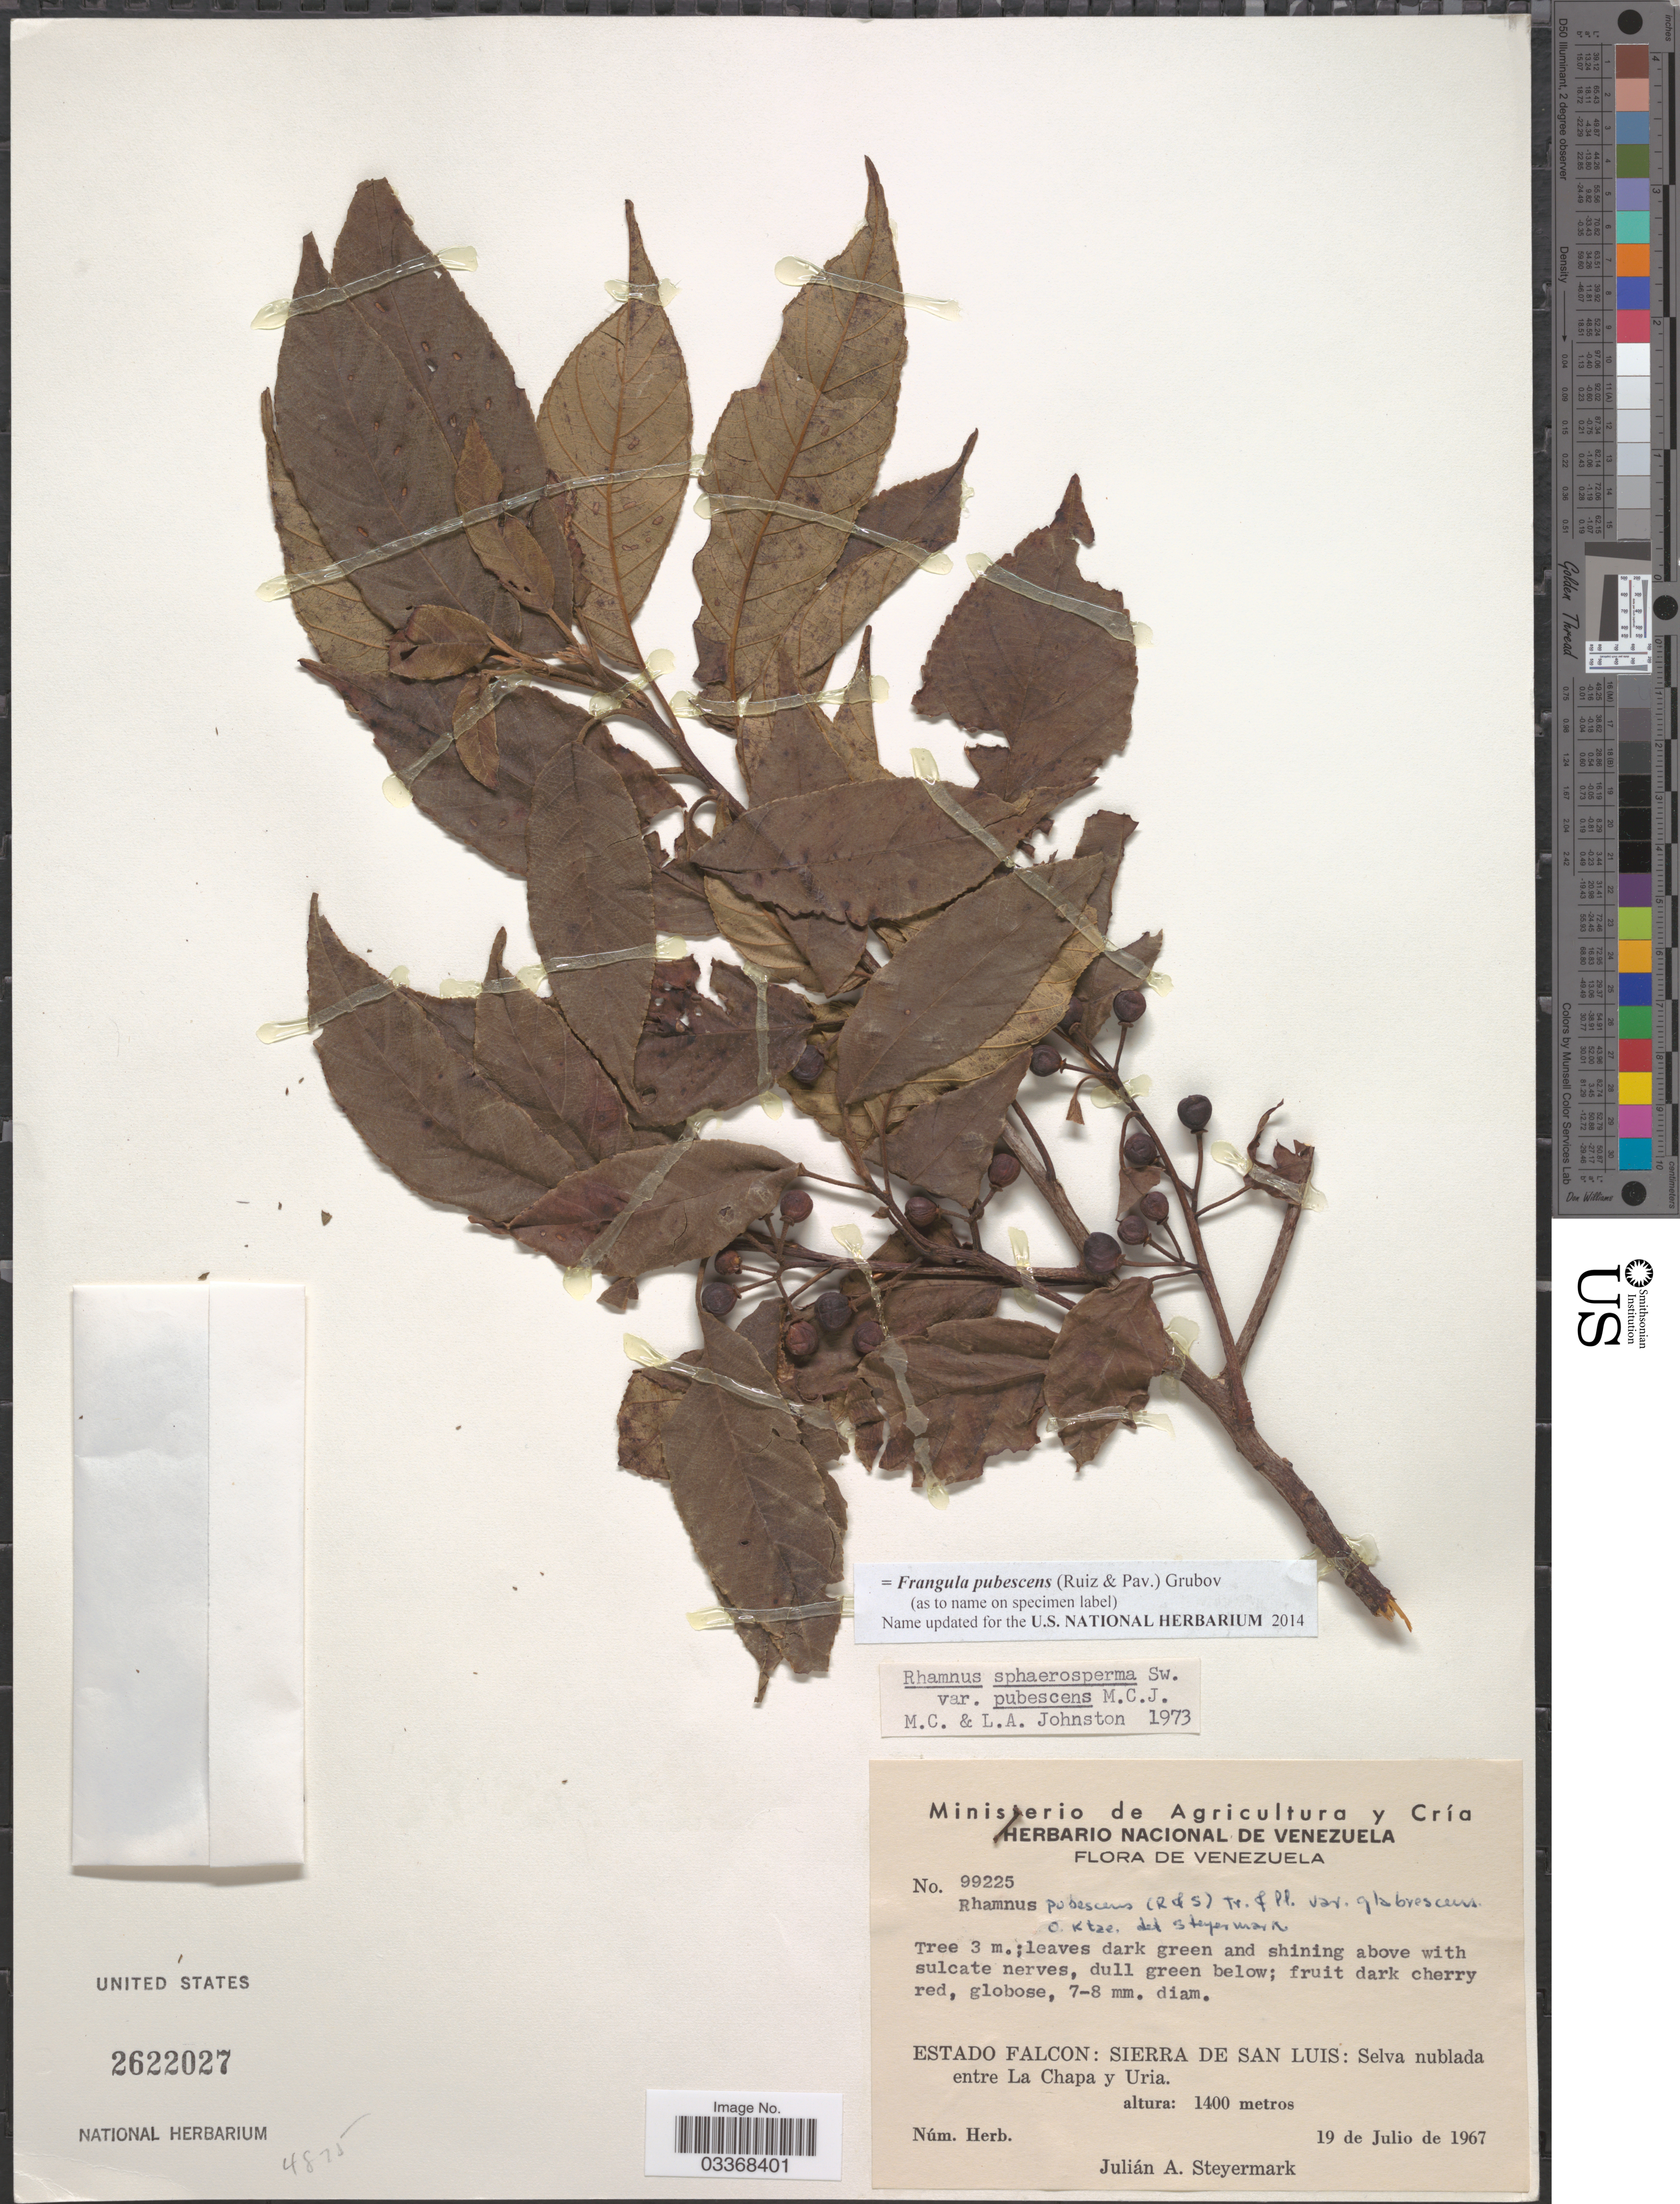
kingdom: Plantae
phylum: Tracheophyta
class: Magnoliopsida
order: Rosales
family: Rhamnaceae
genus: Frangula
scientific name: Frangula pubescens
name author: (Ruiz & Pav.) Grubov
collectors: J. Steyermark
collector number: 99225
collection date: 1967-07-19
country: Venezuela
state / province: Falcón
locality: Sierra de San Luis: Selva nublada entre La Chapa y Uria.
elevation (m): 1400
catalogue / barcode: US 2622027